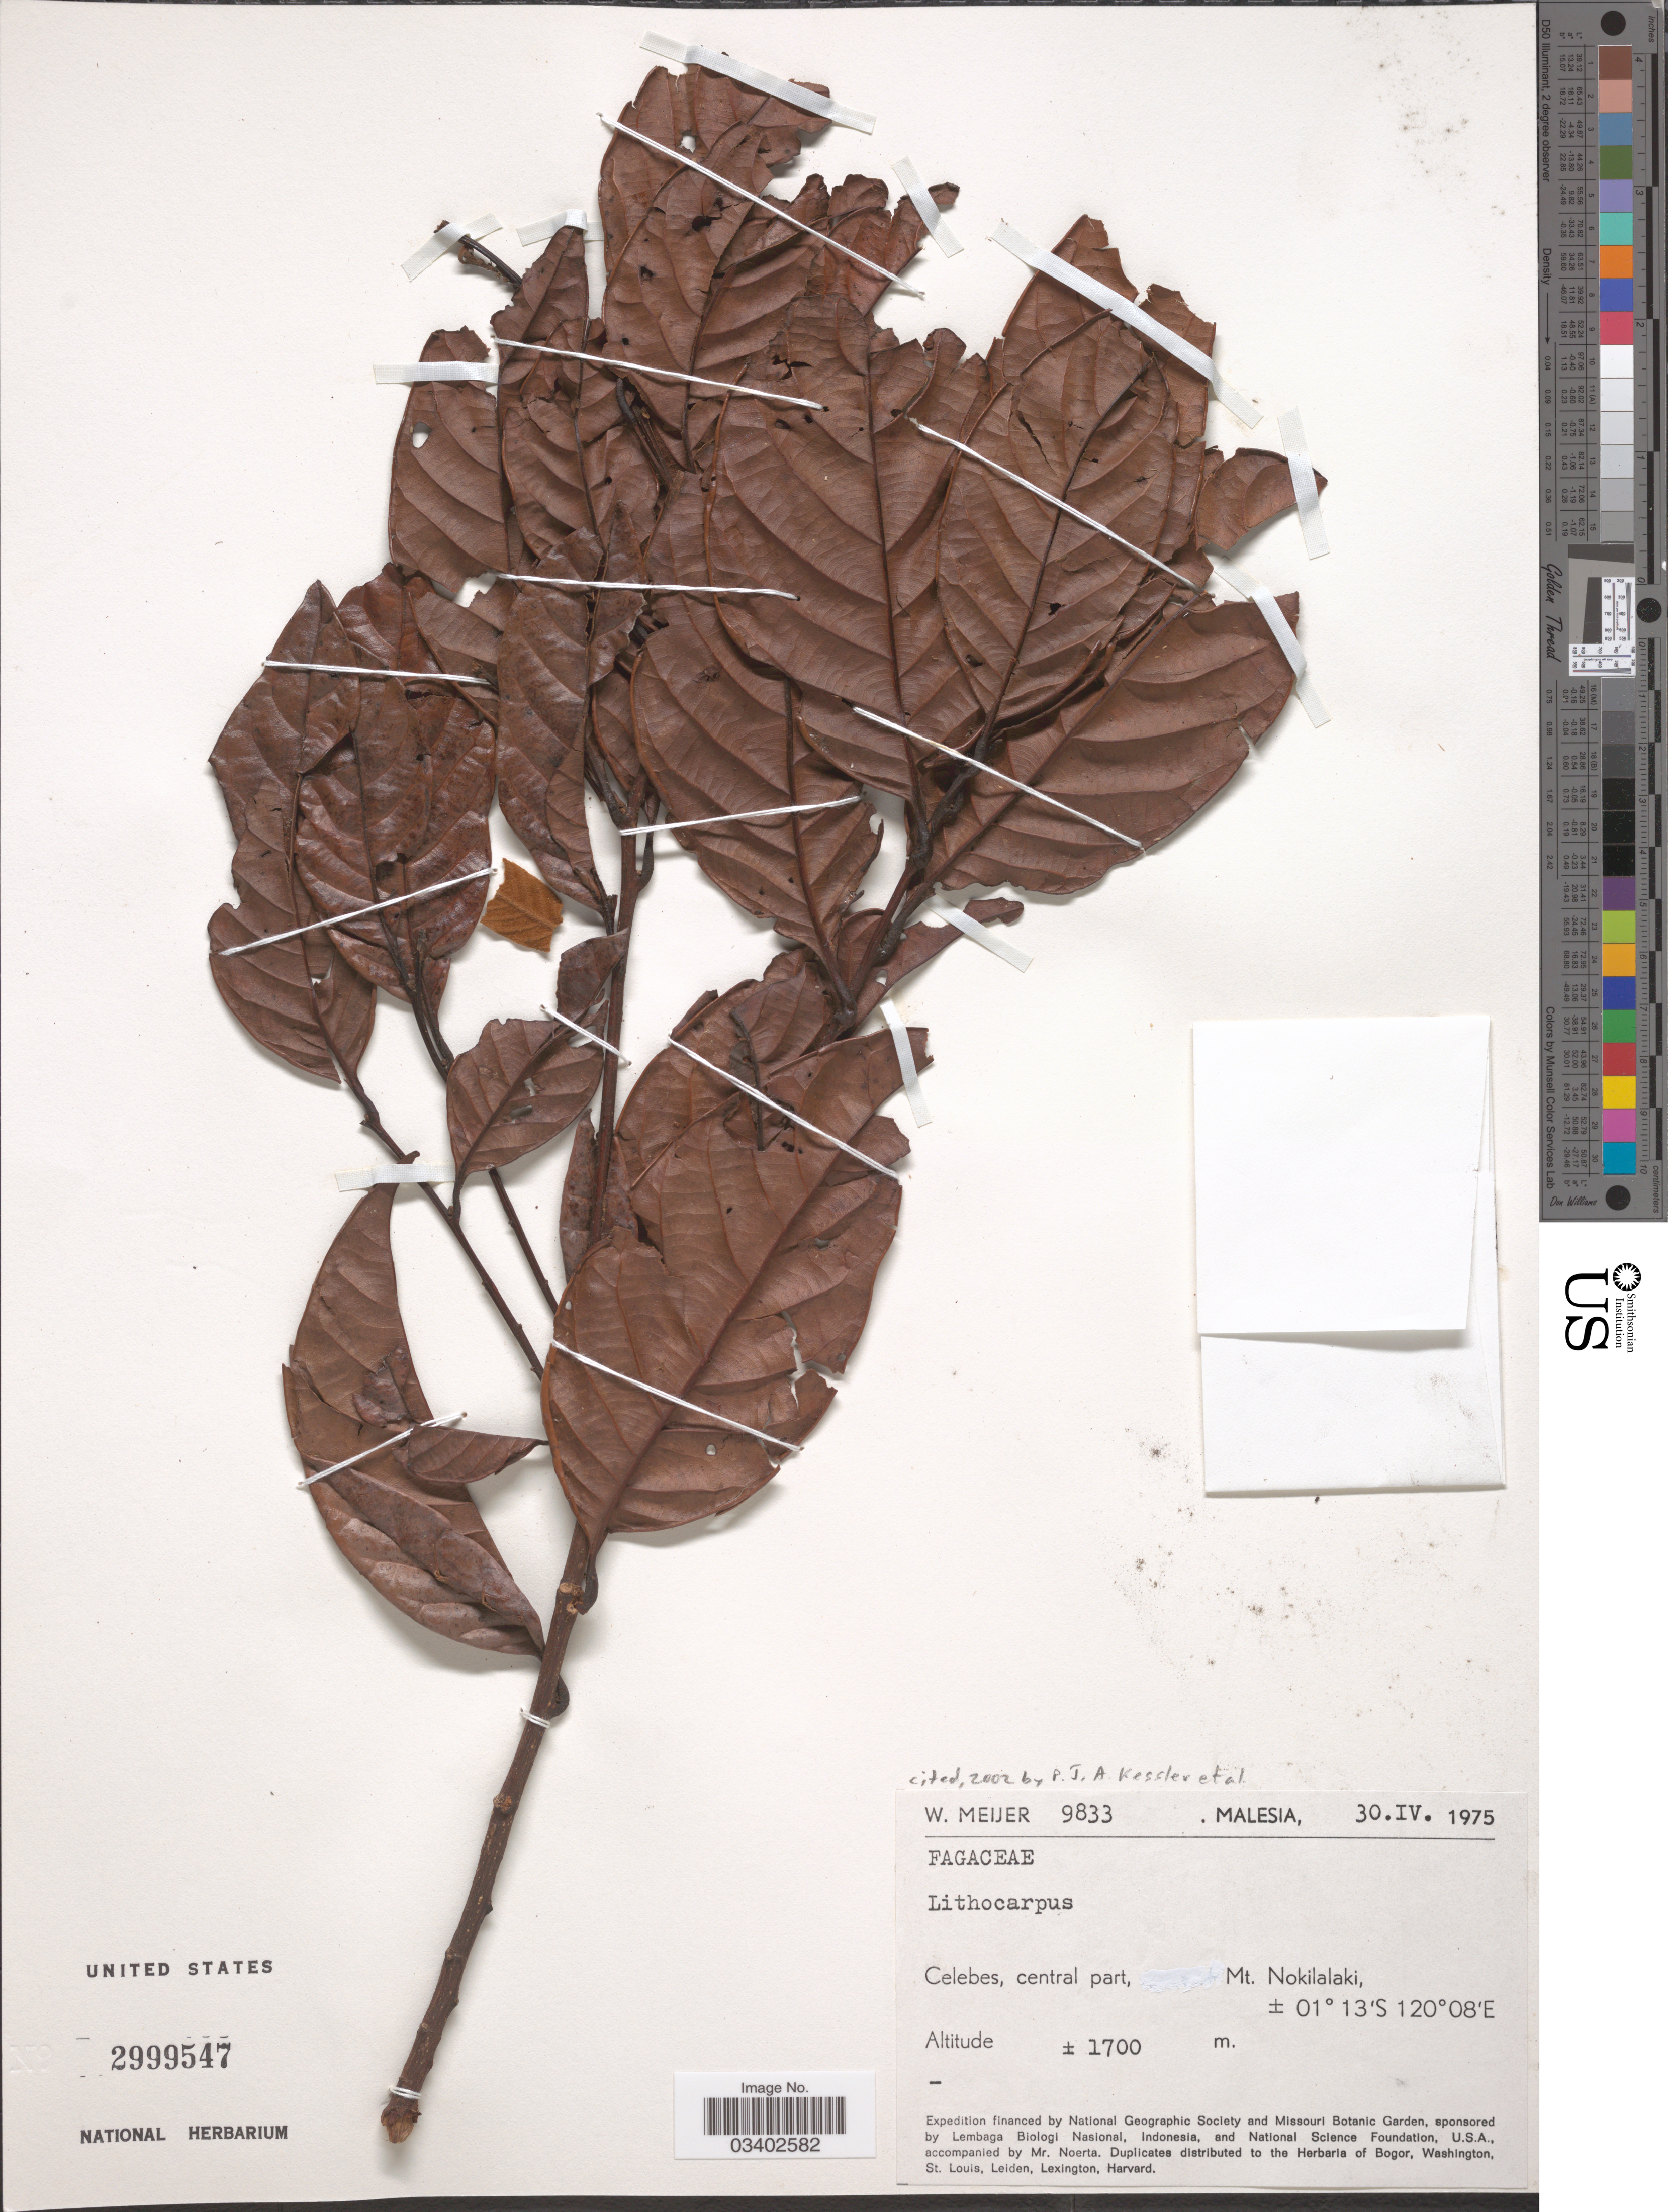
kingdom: Plantae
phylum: Tracheophyta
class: Magnoliopsida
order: Fagales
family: Fagaceae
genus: Lithocarpus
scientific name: Lithocarpus sp.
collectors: W. Meijer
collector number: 9833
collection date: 1975-04-30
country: Malaysia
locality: Celebes, central part, Mt. Nokilalaki.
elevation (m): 1700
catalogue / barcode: US 2999547